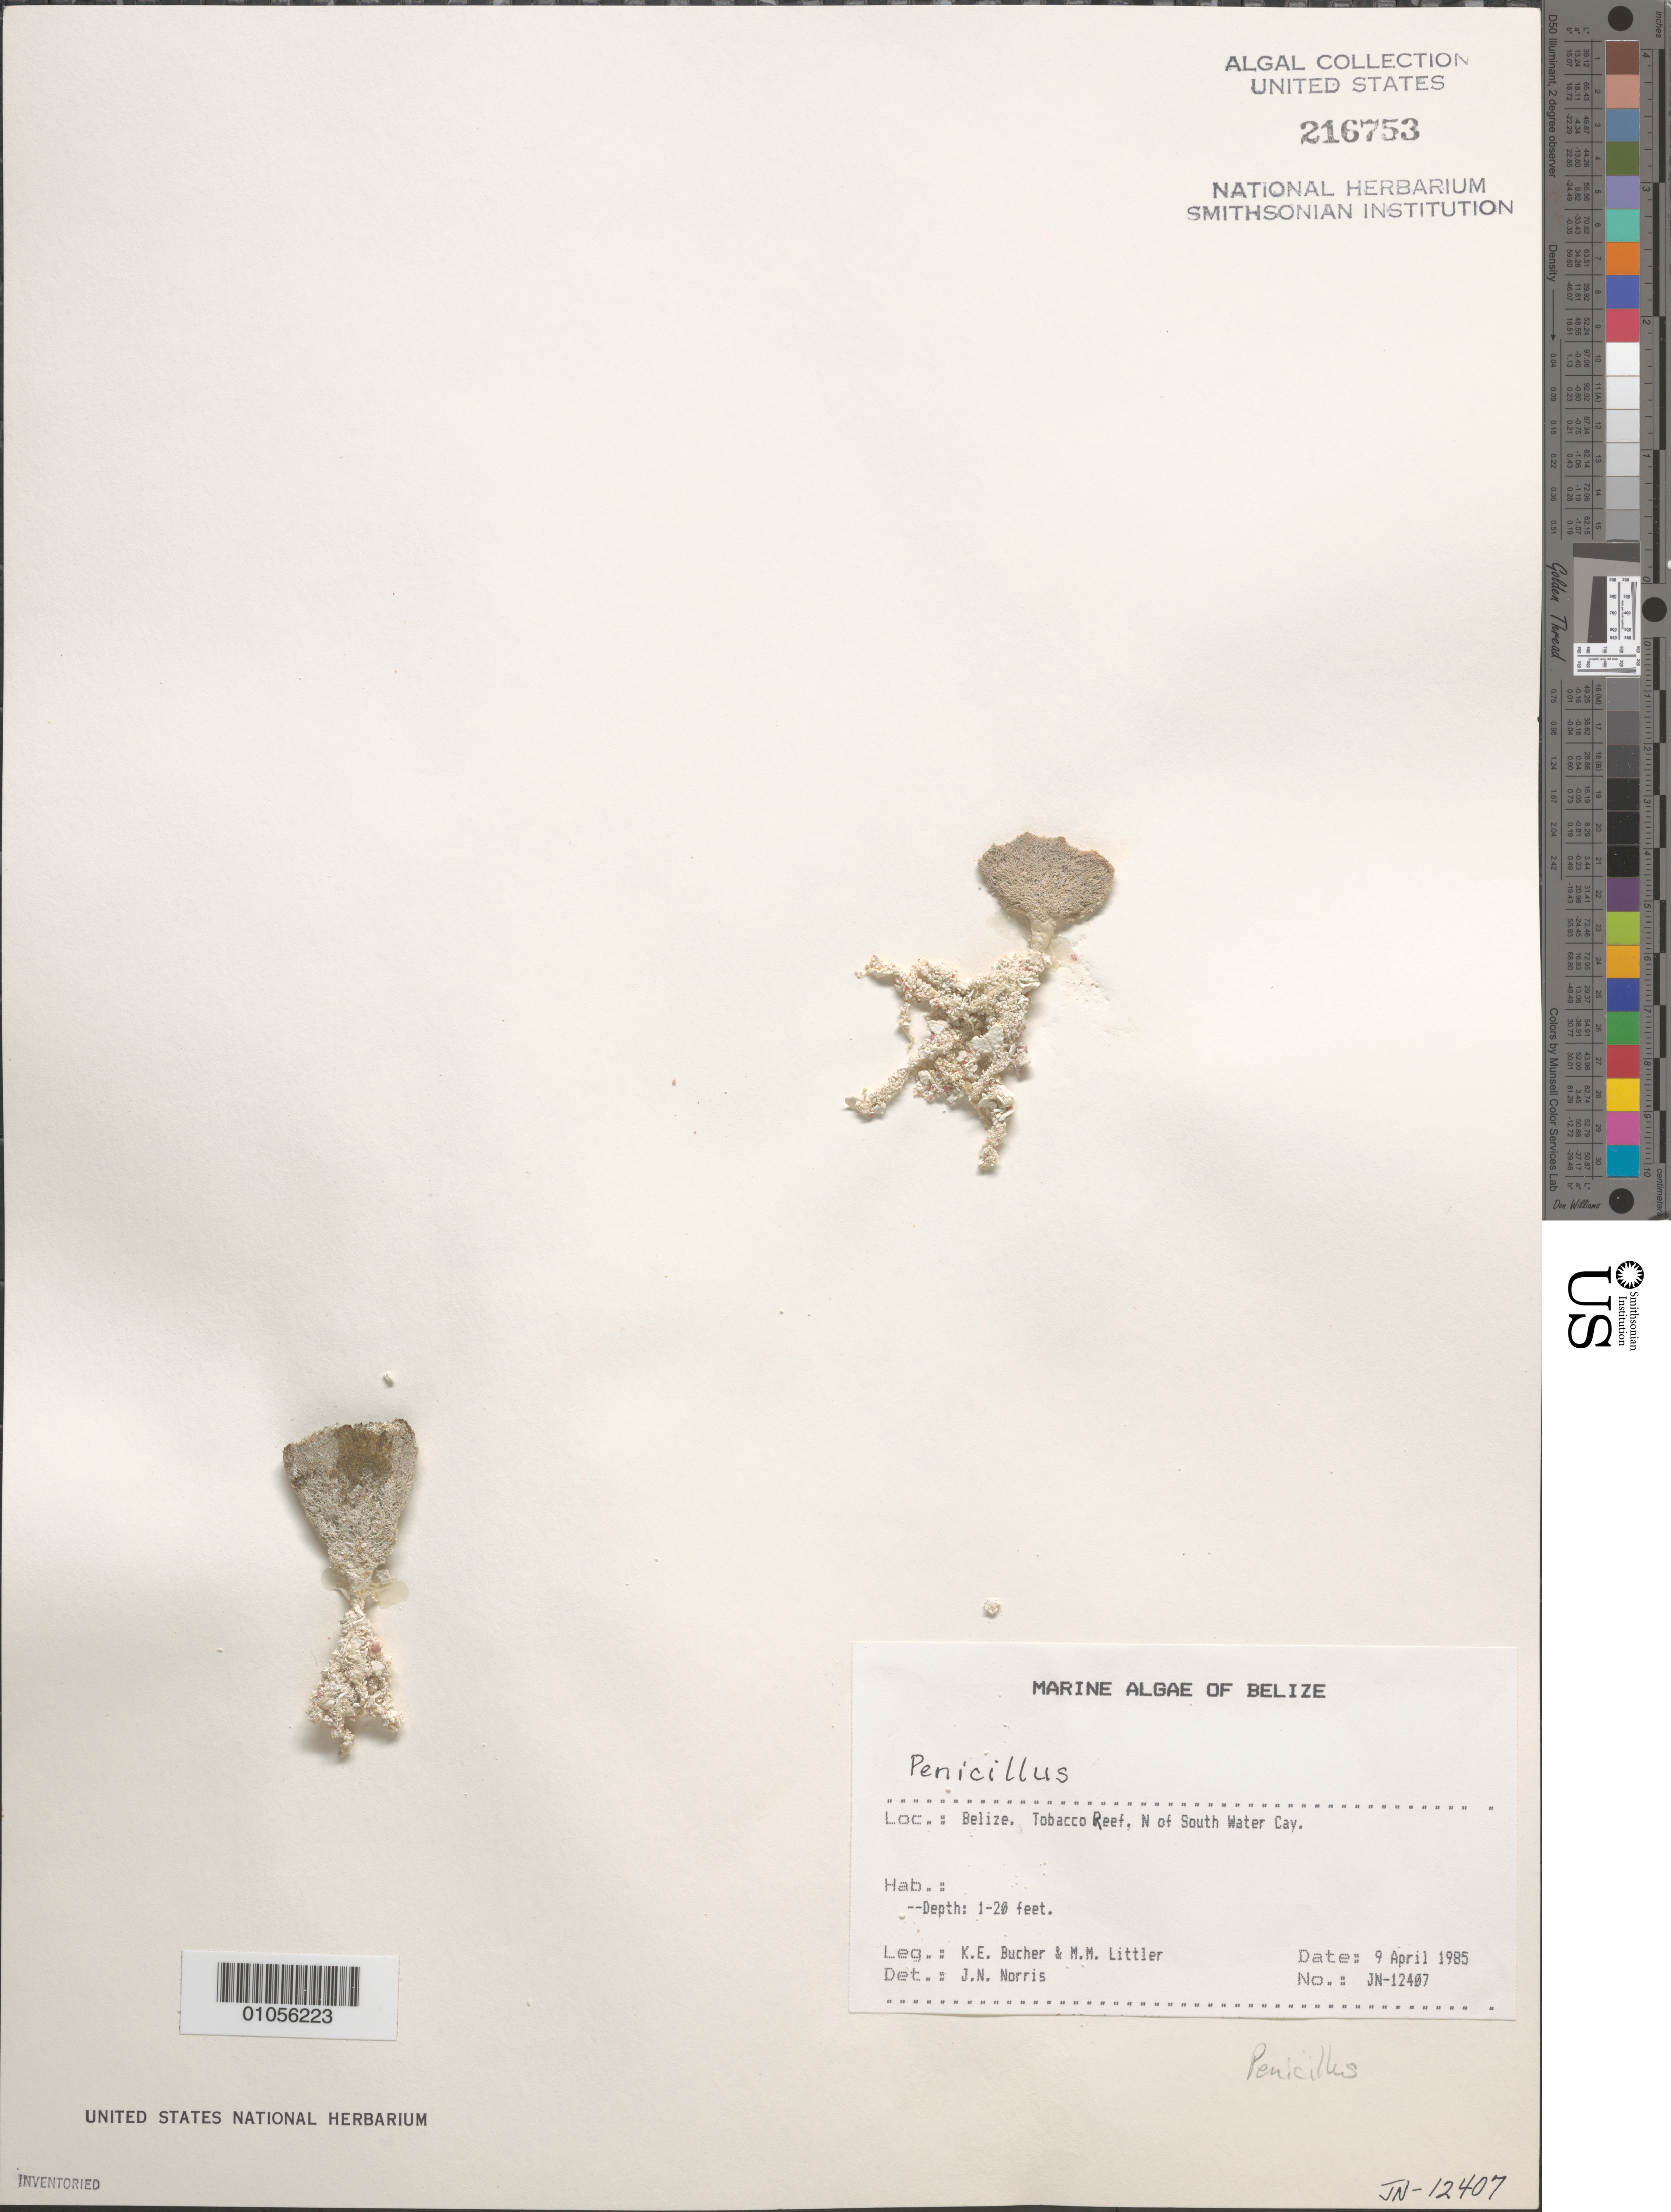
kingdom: Plantae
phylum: Chlorophyta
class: Ulvophyceae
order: Bryopsidales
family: Udoteaceae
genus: Penicillus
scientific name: Penicillus sp.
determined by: Norris, James N.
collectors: K. E. Bucher & M. M. Littler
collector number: JN-12407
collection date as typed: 09 Apr 1985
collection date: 1985-04-09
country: Belize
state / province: Stann Creek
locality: Tobacco Reef, north of South Water Cay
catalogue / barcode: US 216753